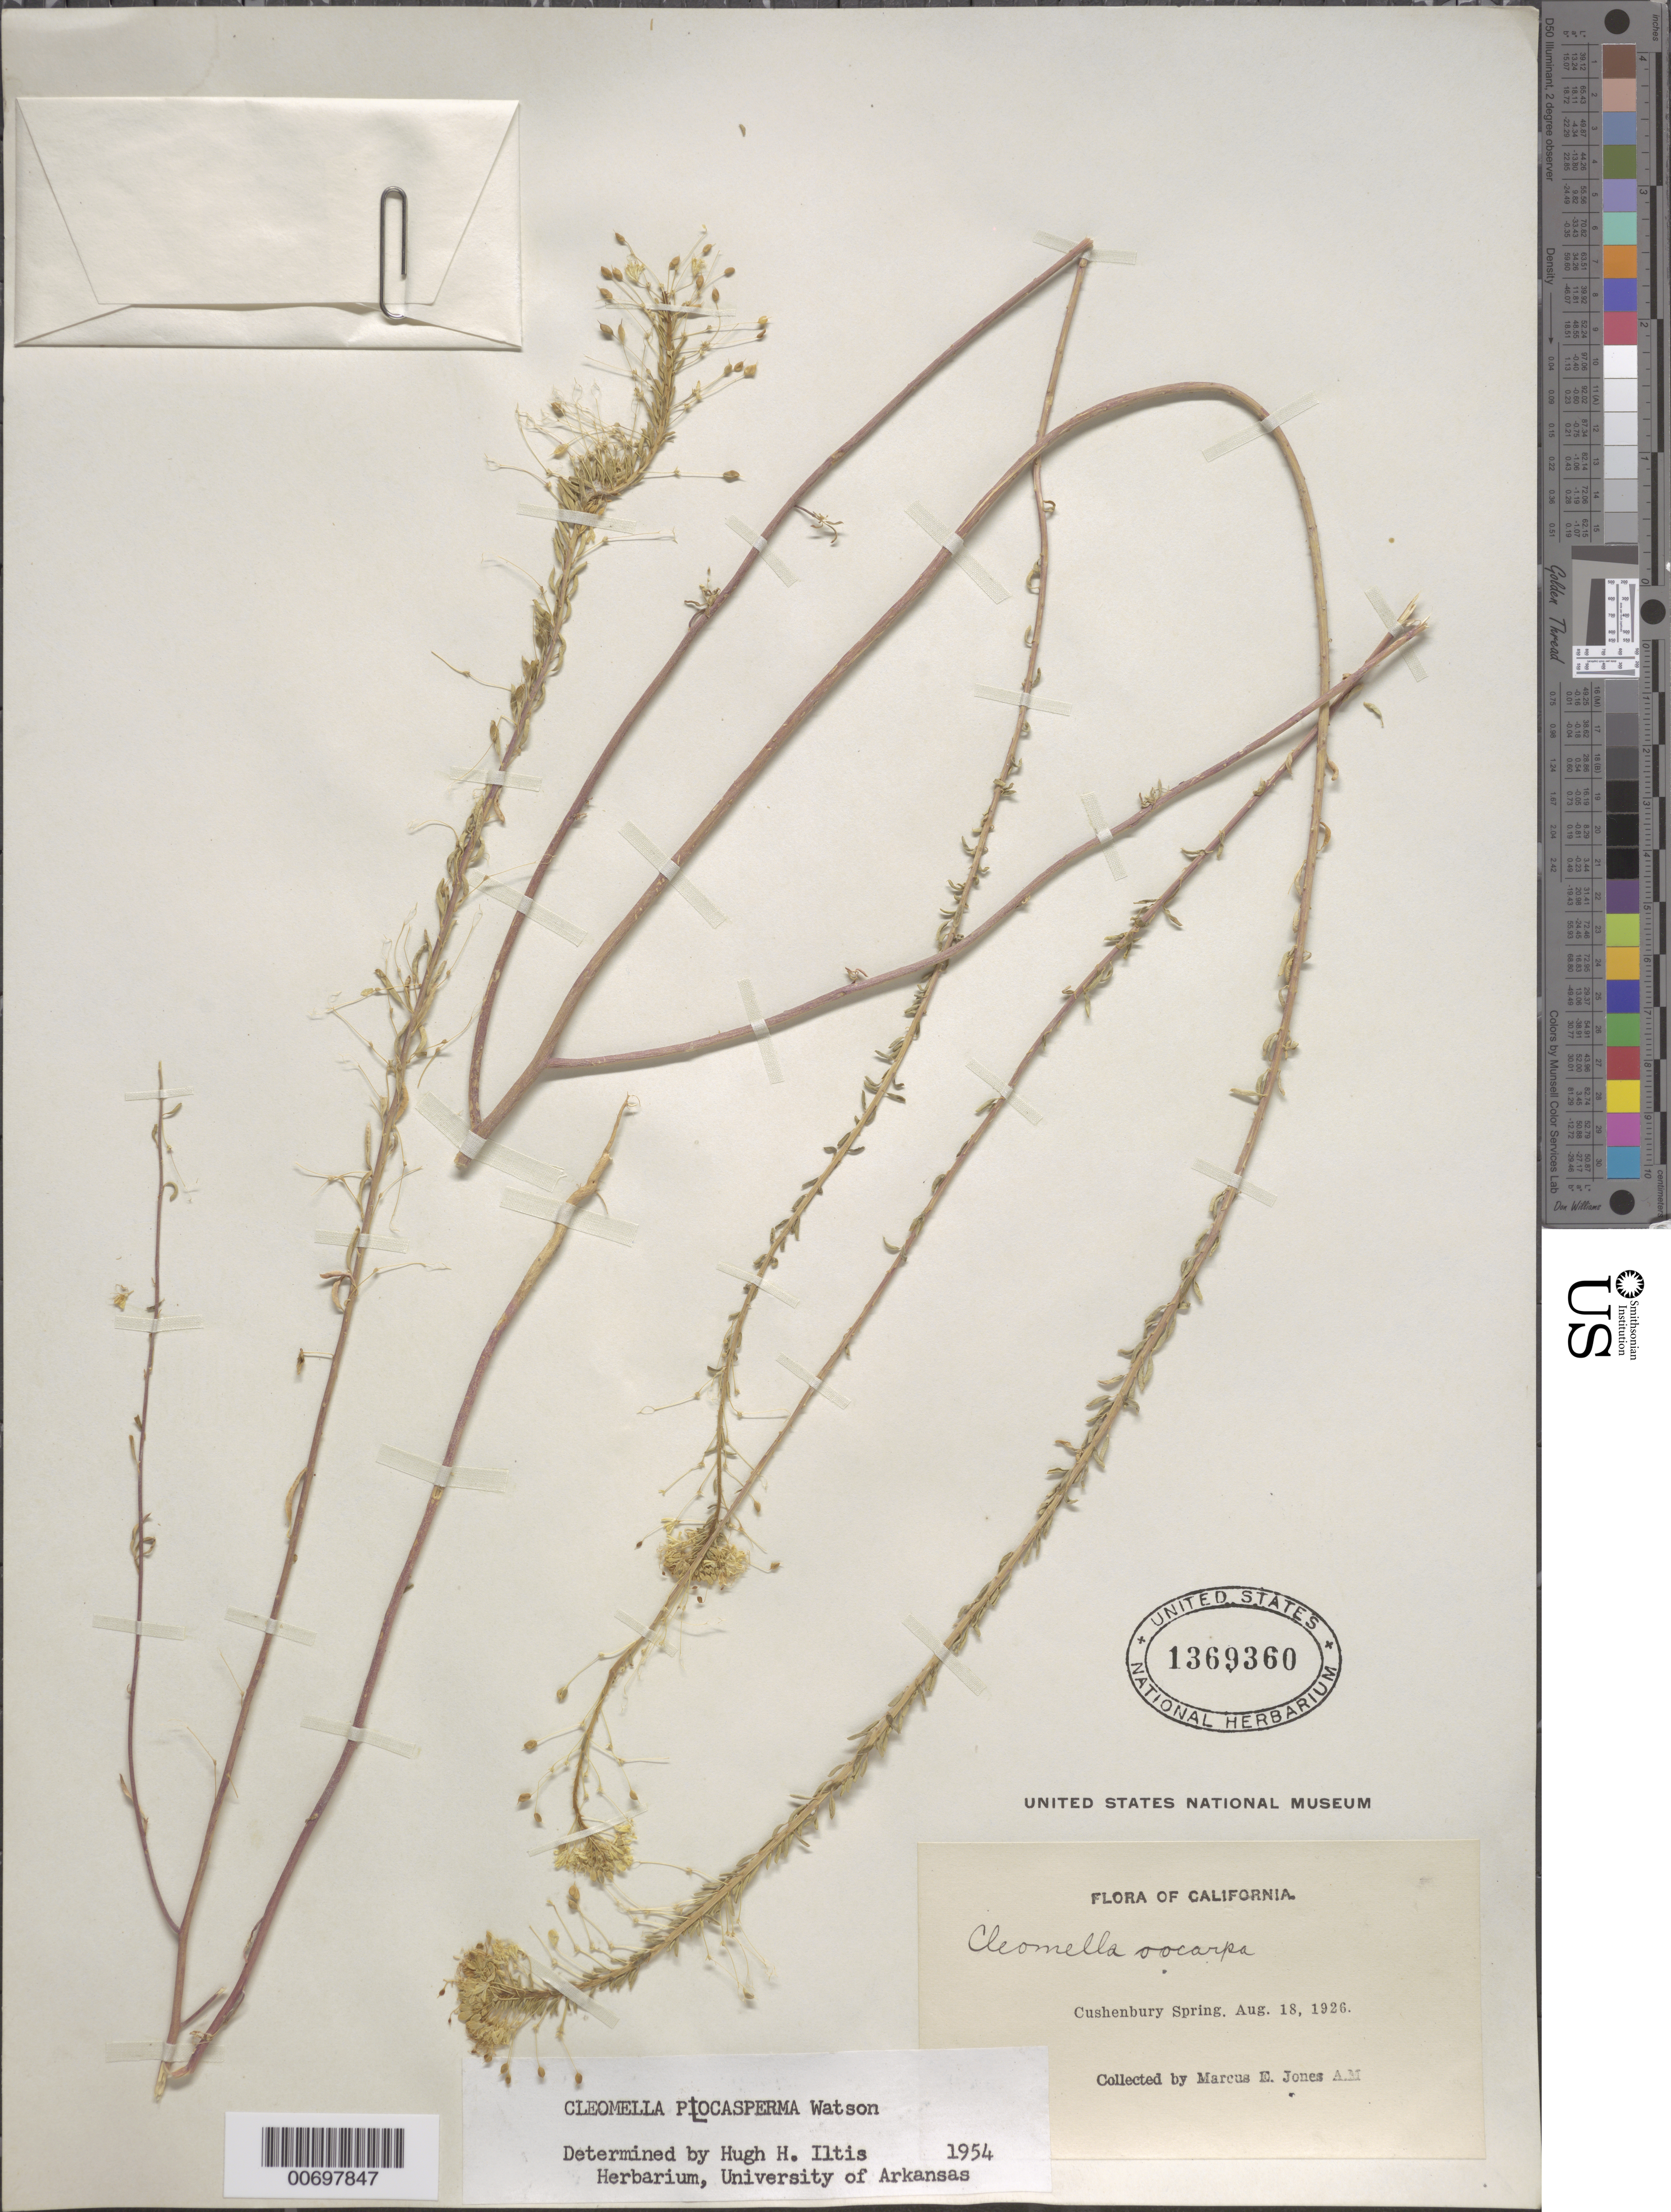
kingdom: Plantae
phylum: Tracheophyta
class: Magnoliopsida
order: Brassicales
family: Cleomaceae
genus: Cleomella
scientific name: Cleomella plocasperma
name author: S. Watson in C. King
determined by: Iltis, Hugh Hellmut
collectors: M. E. Jones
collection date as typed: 18 Aug 1926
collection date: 1926-08-18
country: United States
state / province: California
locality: Cushenbury Spring.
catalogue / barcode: US 1369360